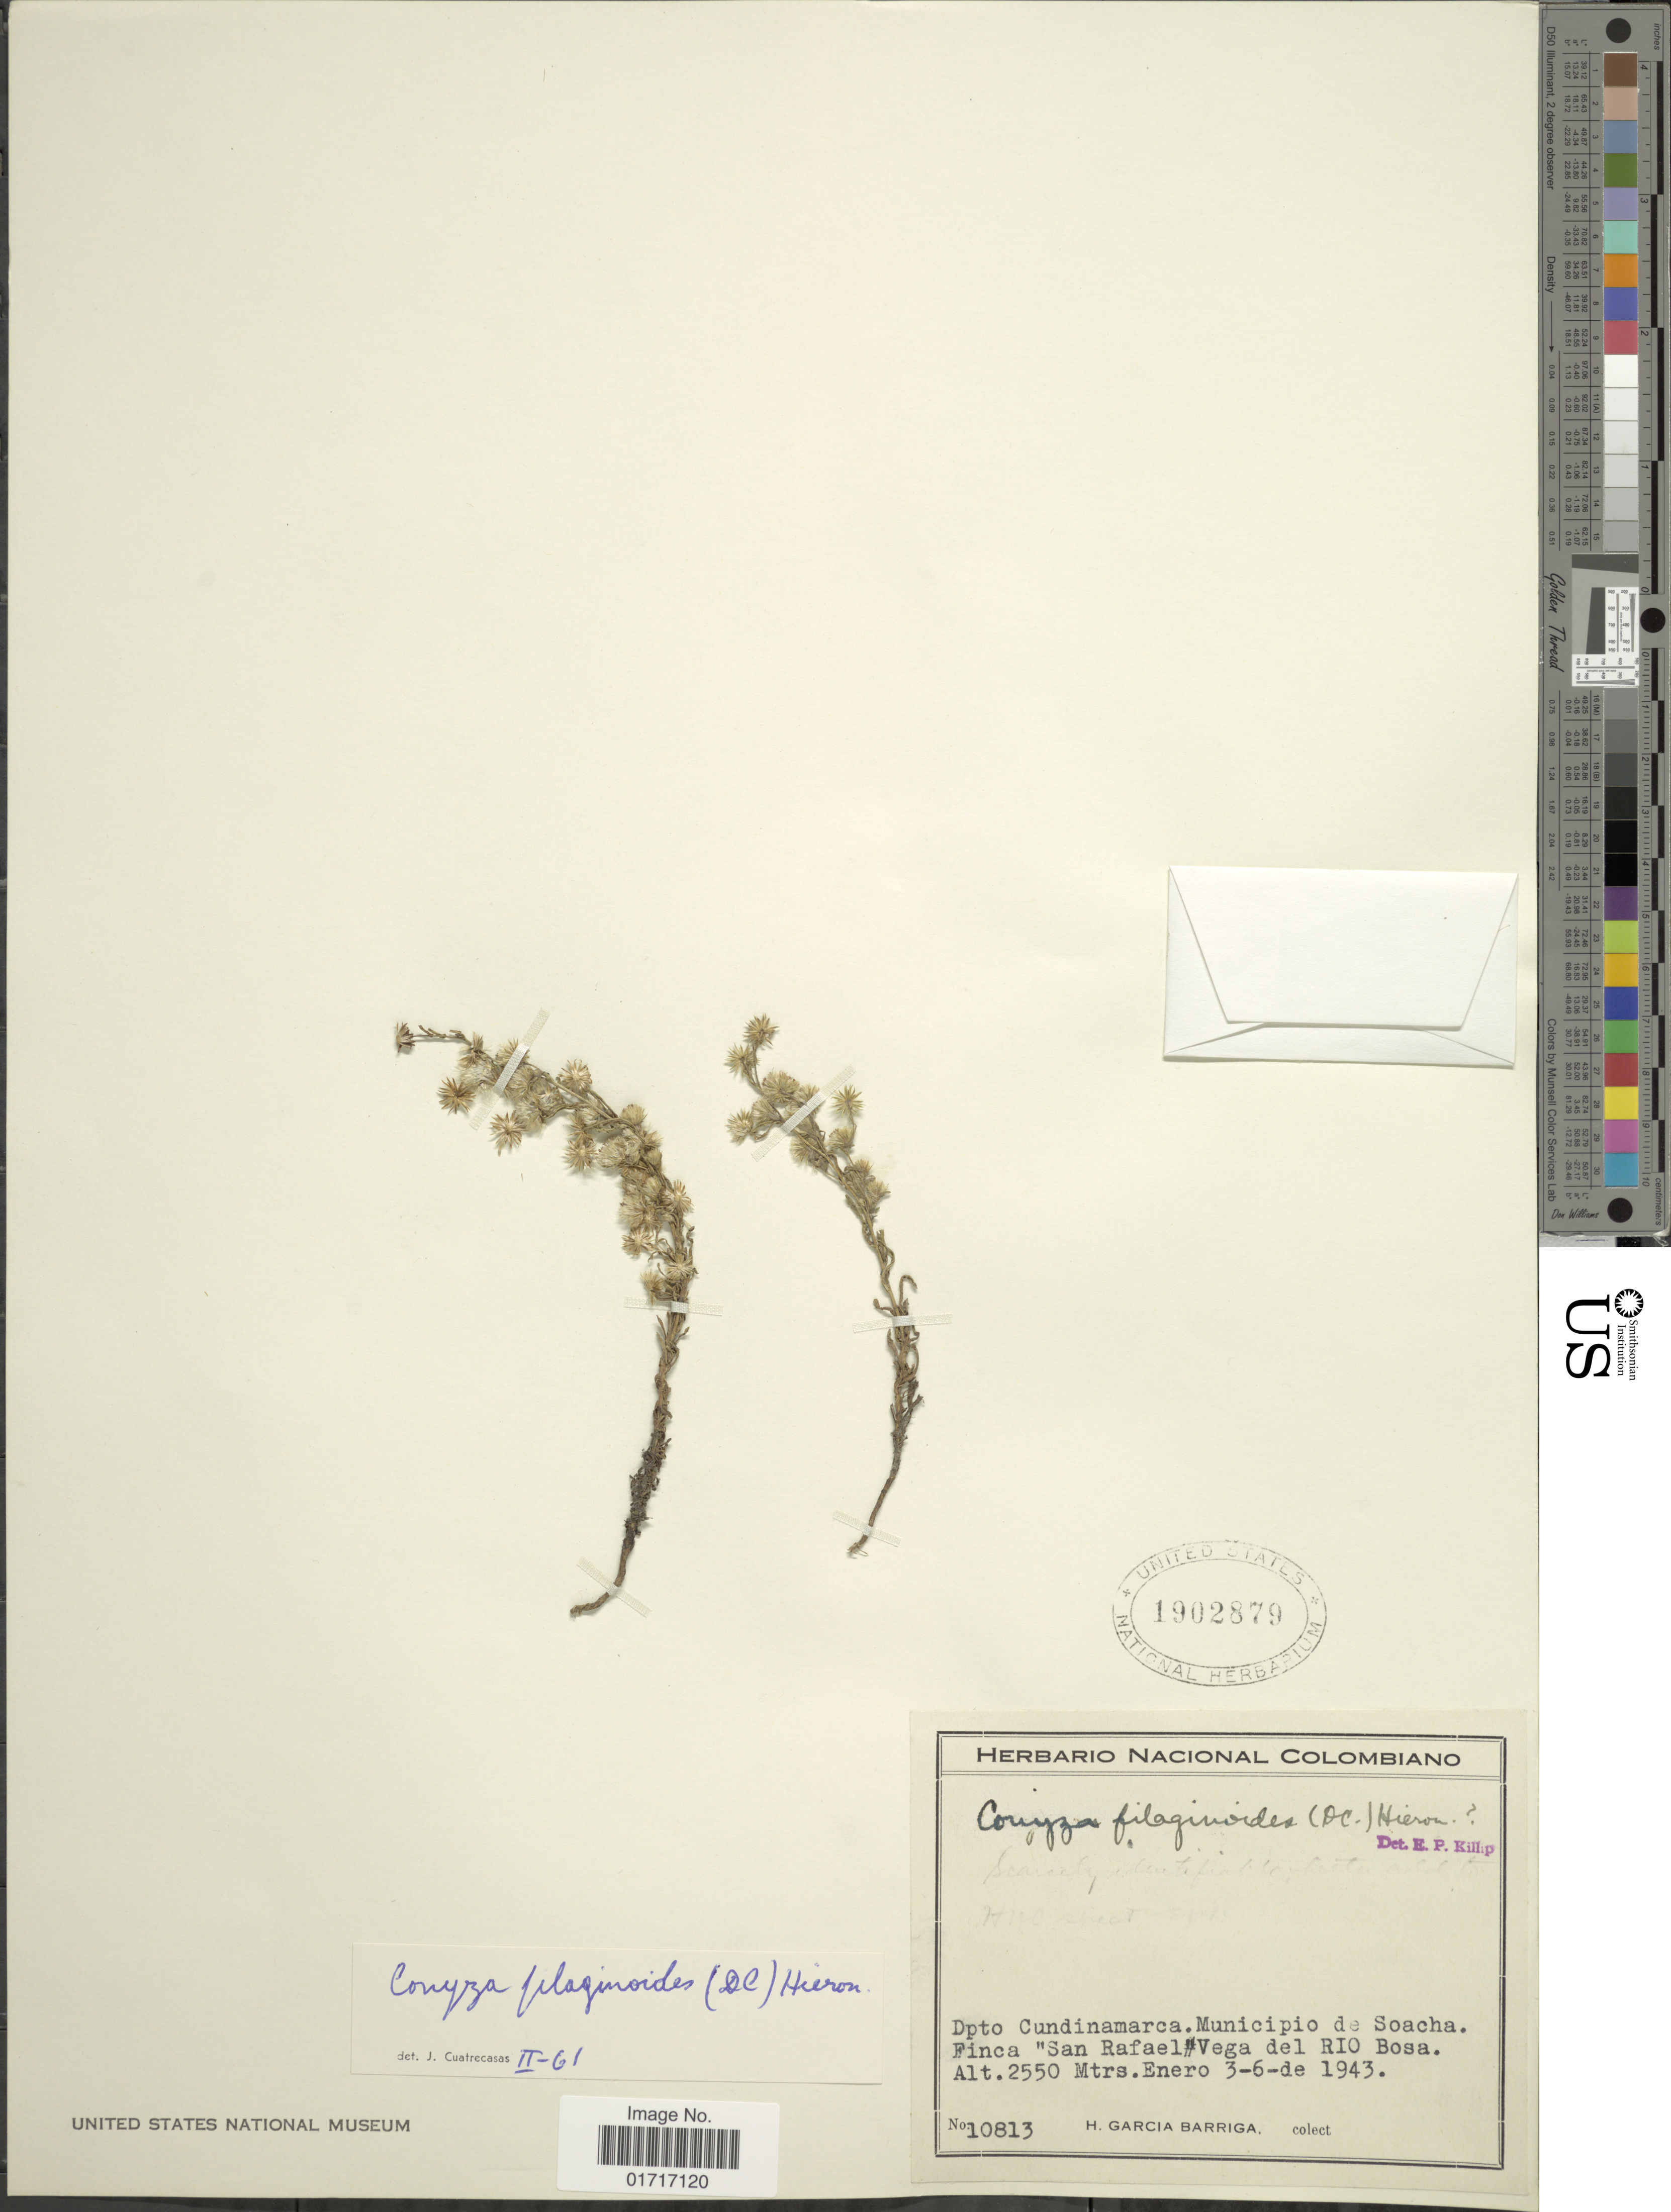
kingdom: Plantae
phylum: Tracheophyta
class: Magnoliopsida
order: Asterales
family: Asteraceae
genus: Conyza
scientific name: Conyza filaginoides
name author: (DC.) Hieron.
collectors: H. García Barriga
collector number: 10813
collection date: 1943-06-03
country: Colombia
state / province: Cundinamarca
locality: Dpto Cundinamarca. Municipio de Soacha. Finca "San Rafael" Vega de Rio Bosa.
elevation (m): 2550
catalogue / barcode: US 1902879